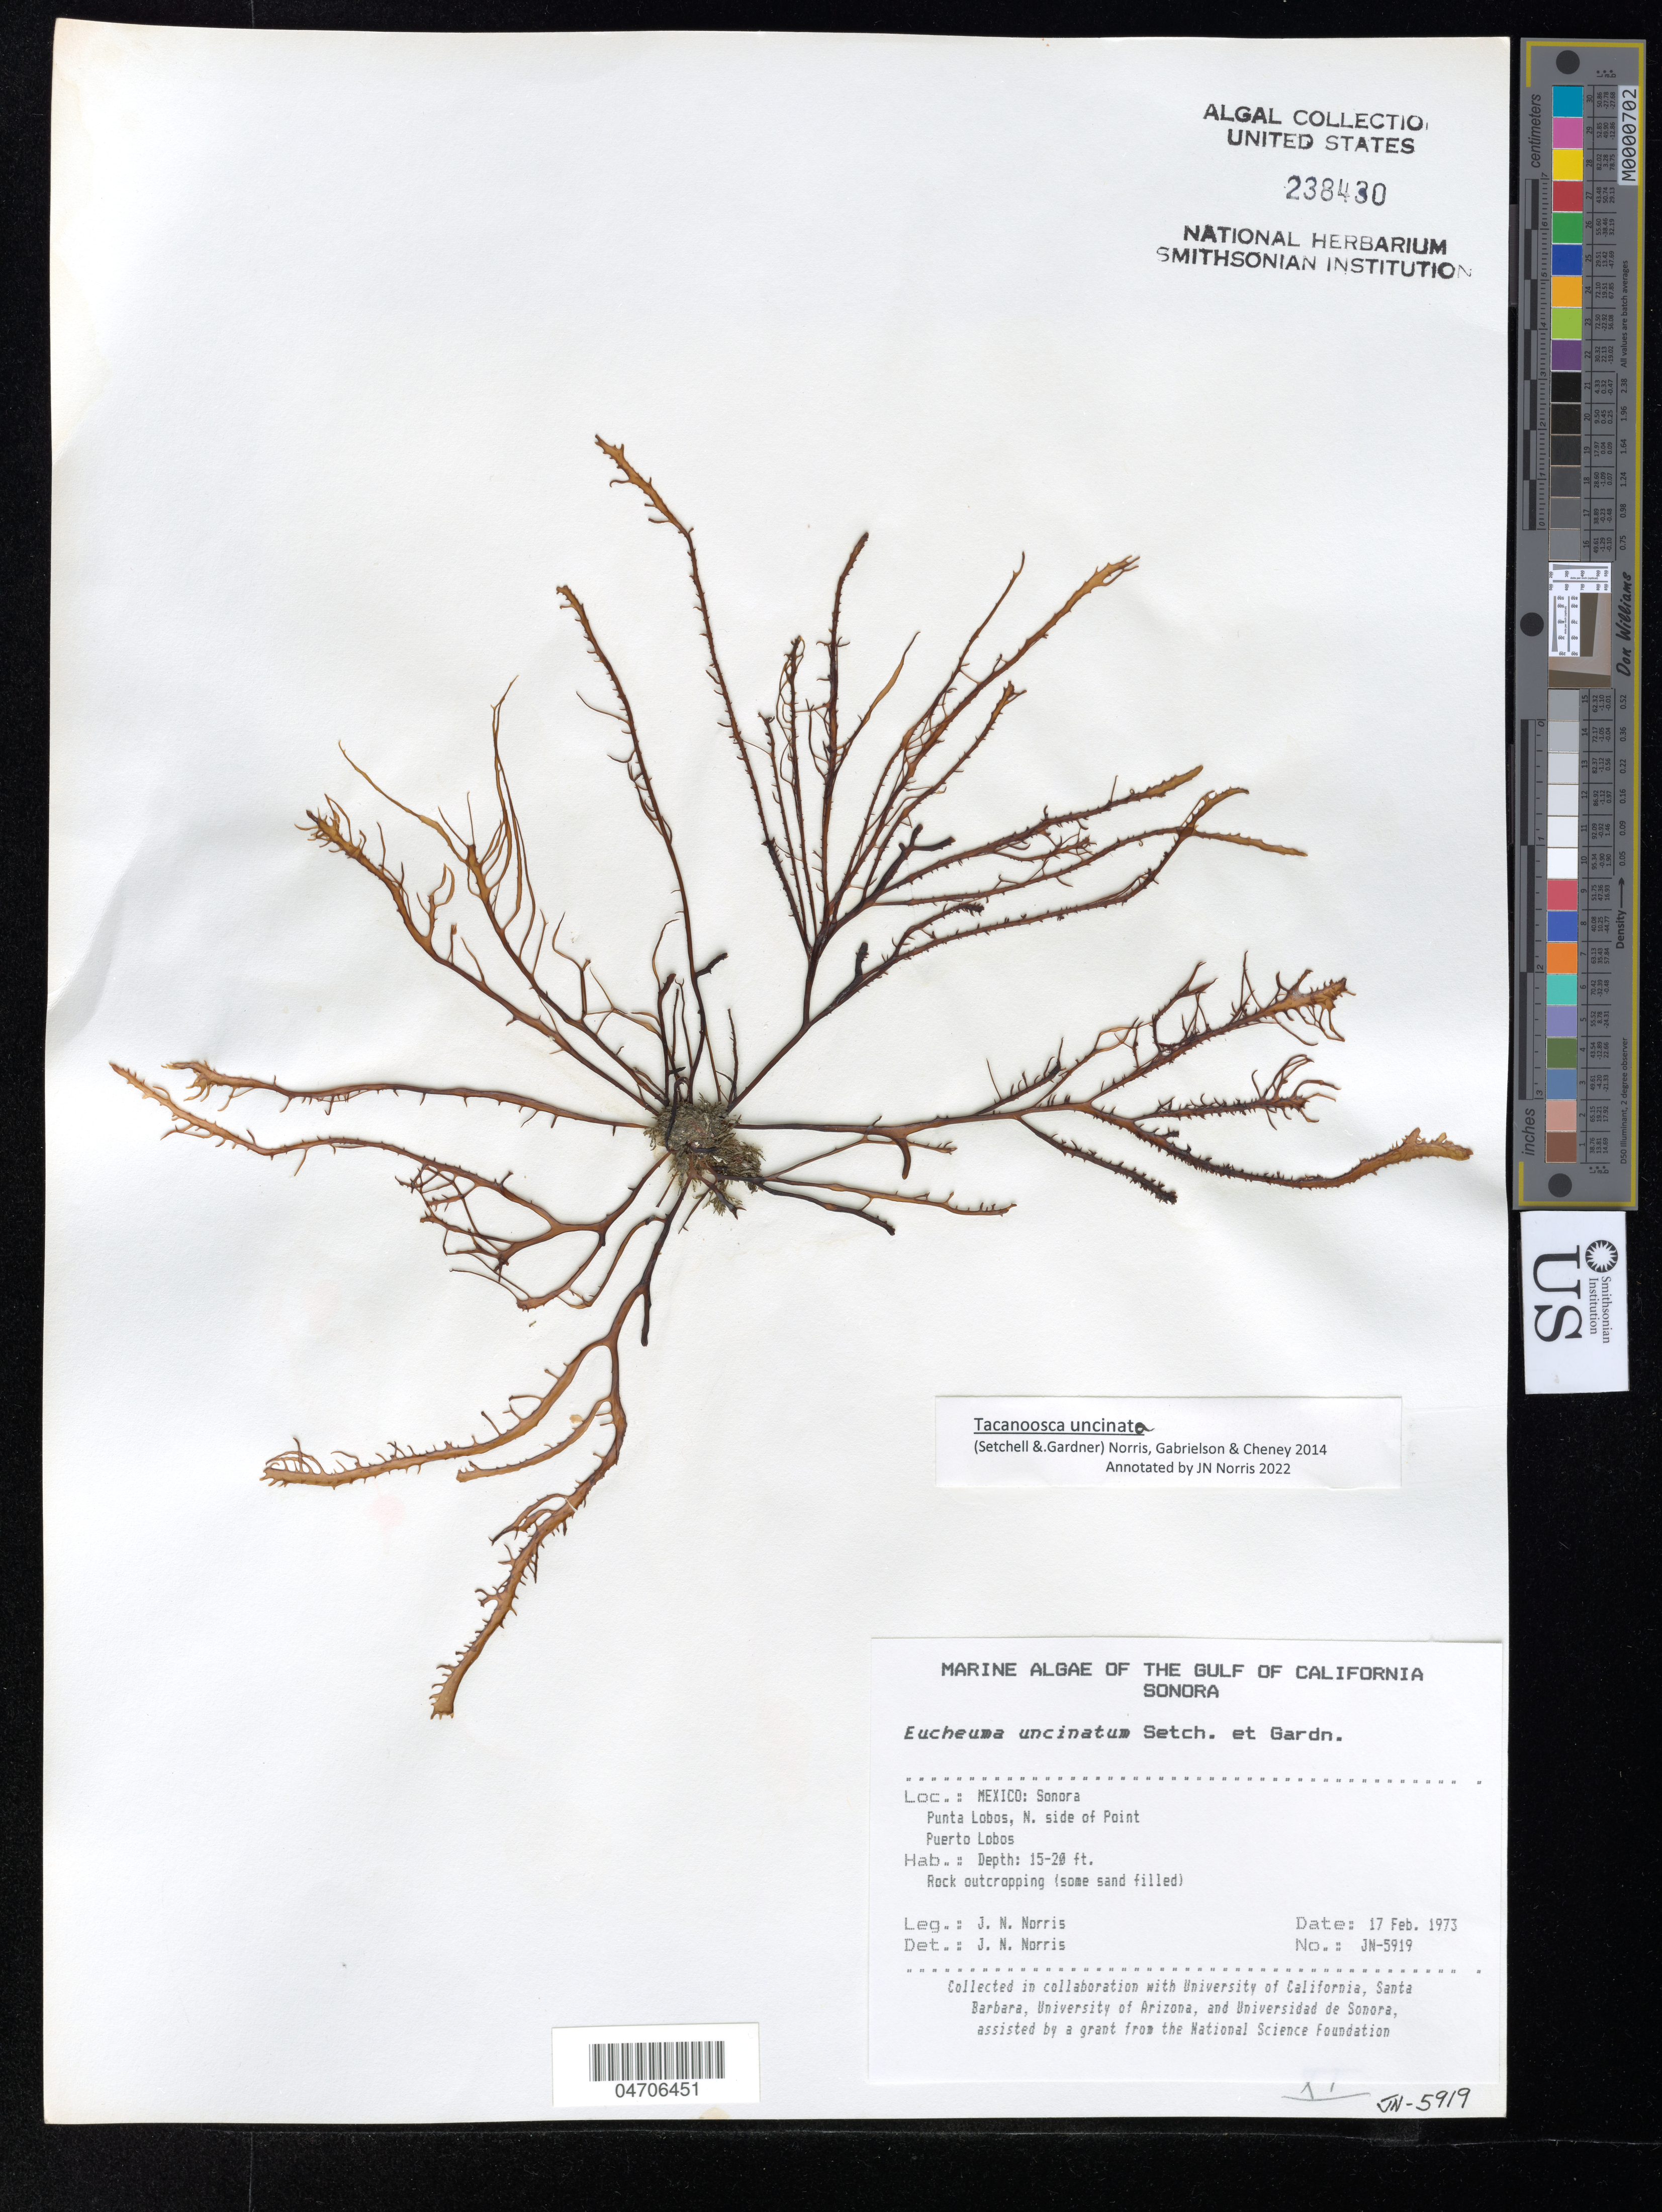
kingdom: Plantae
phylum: Rhodophyta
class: Florideophyceae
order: Gigartinales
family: Solieriaceae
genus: Tacanoosca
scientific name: Tacanoosca uncinata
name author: (Setchell & N.L. Gardner) J.N. Norris et al.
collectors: J. Norris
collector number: JN-5919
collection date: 1973-02-17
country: Mexico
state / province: Sonora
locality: The Gulf of California. Punta Lobos, N. side of Point. Puerto Lobos.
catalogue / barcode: US 238430